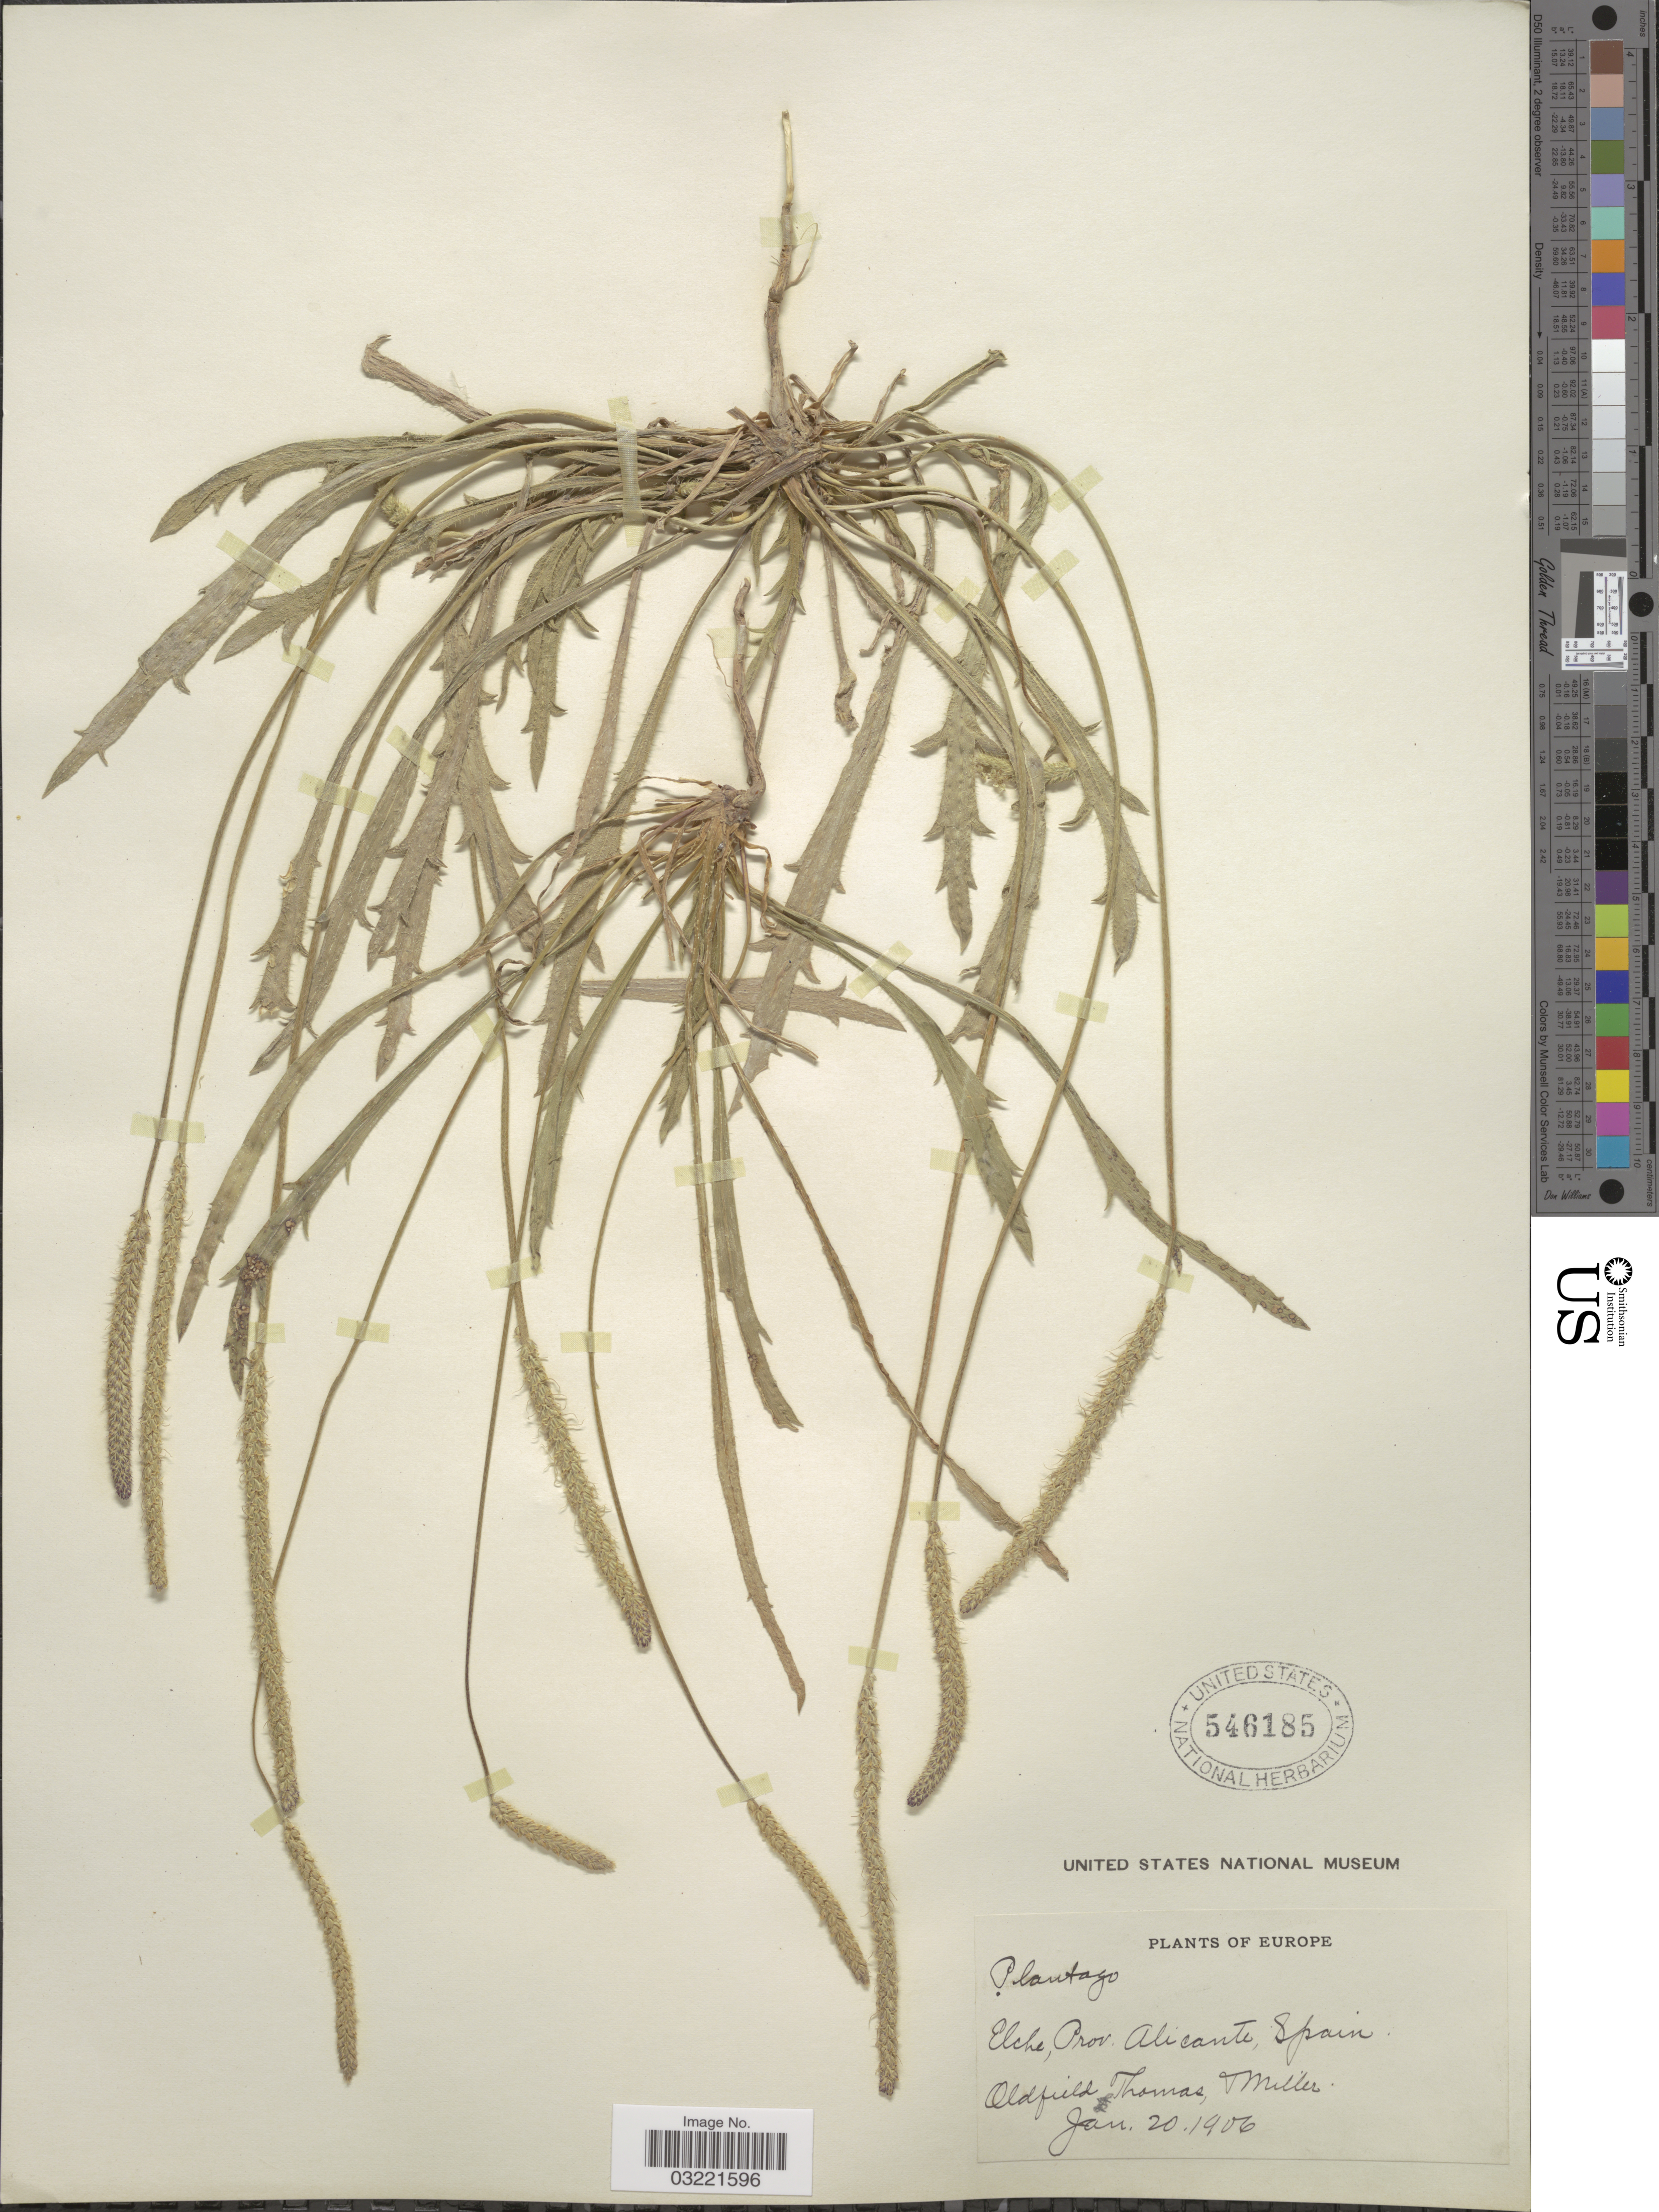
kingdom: Plantae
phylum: Tracheophyta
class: Magnoliopsida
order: Lamiales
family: Plantaginaceae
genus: Plantago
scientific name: Plantago coronopus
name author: L.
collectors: Oldfield, -- Thomas & -- Miller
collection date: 1906-01-20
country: Spain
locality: Elche, Prov. Alicante.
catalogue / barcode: US 546185